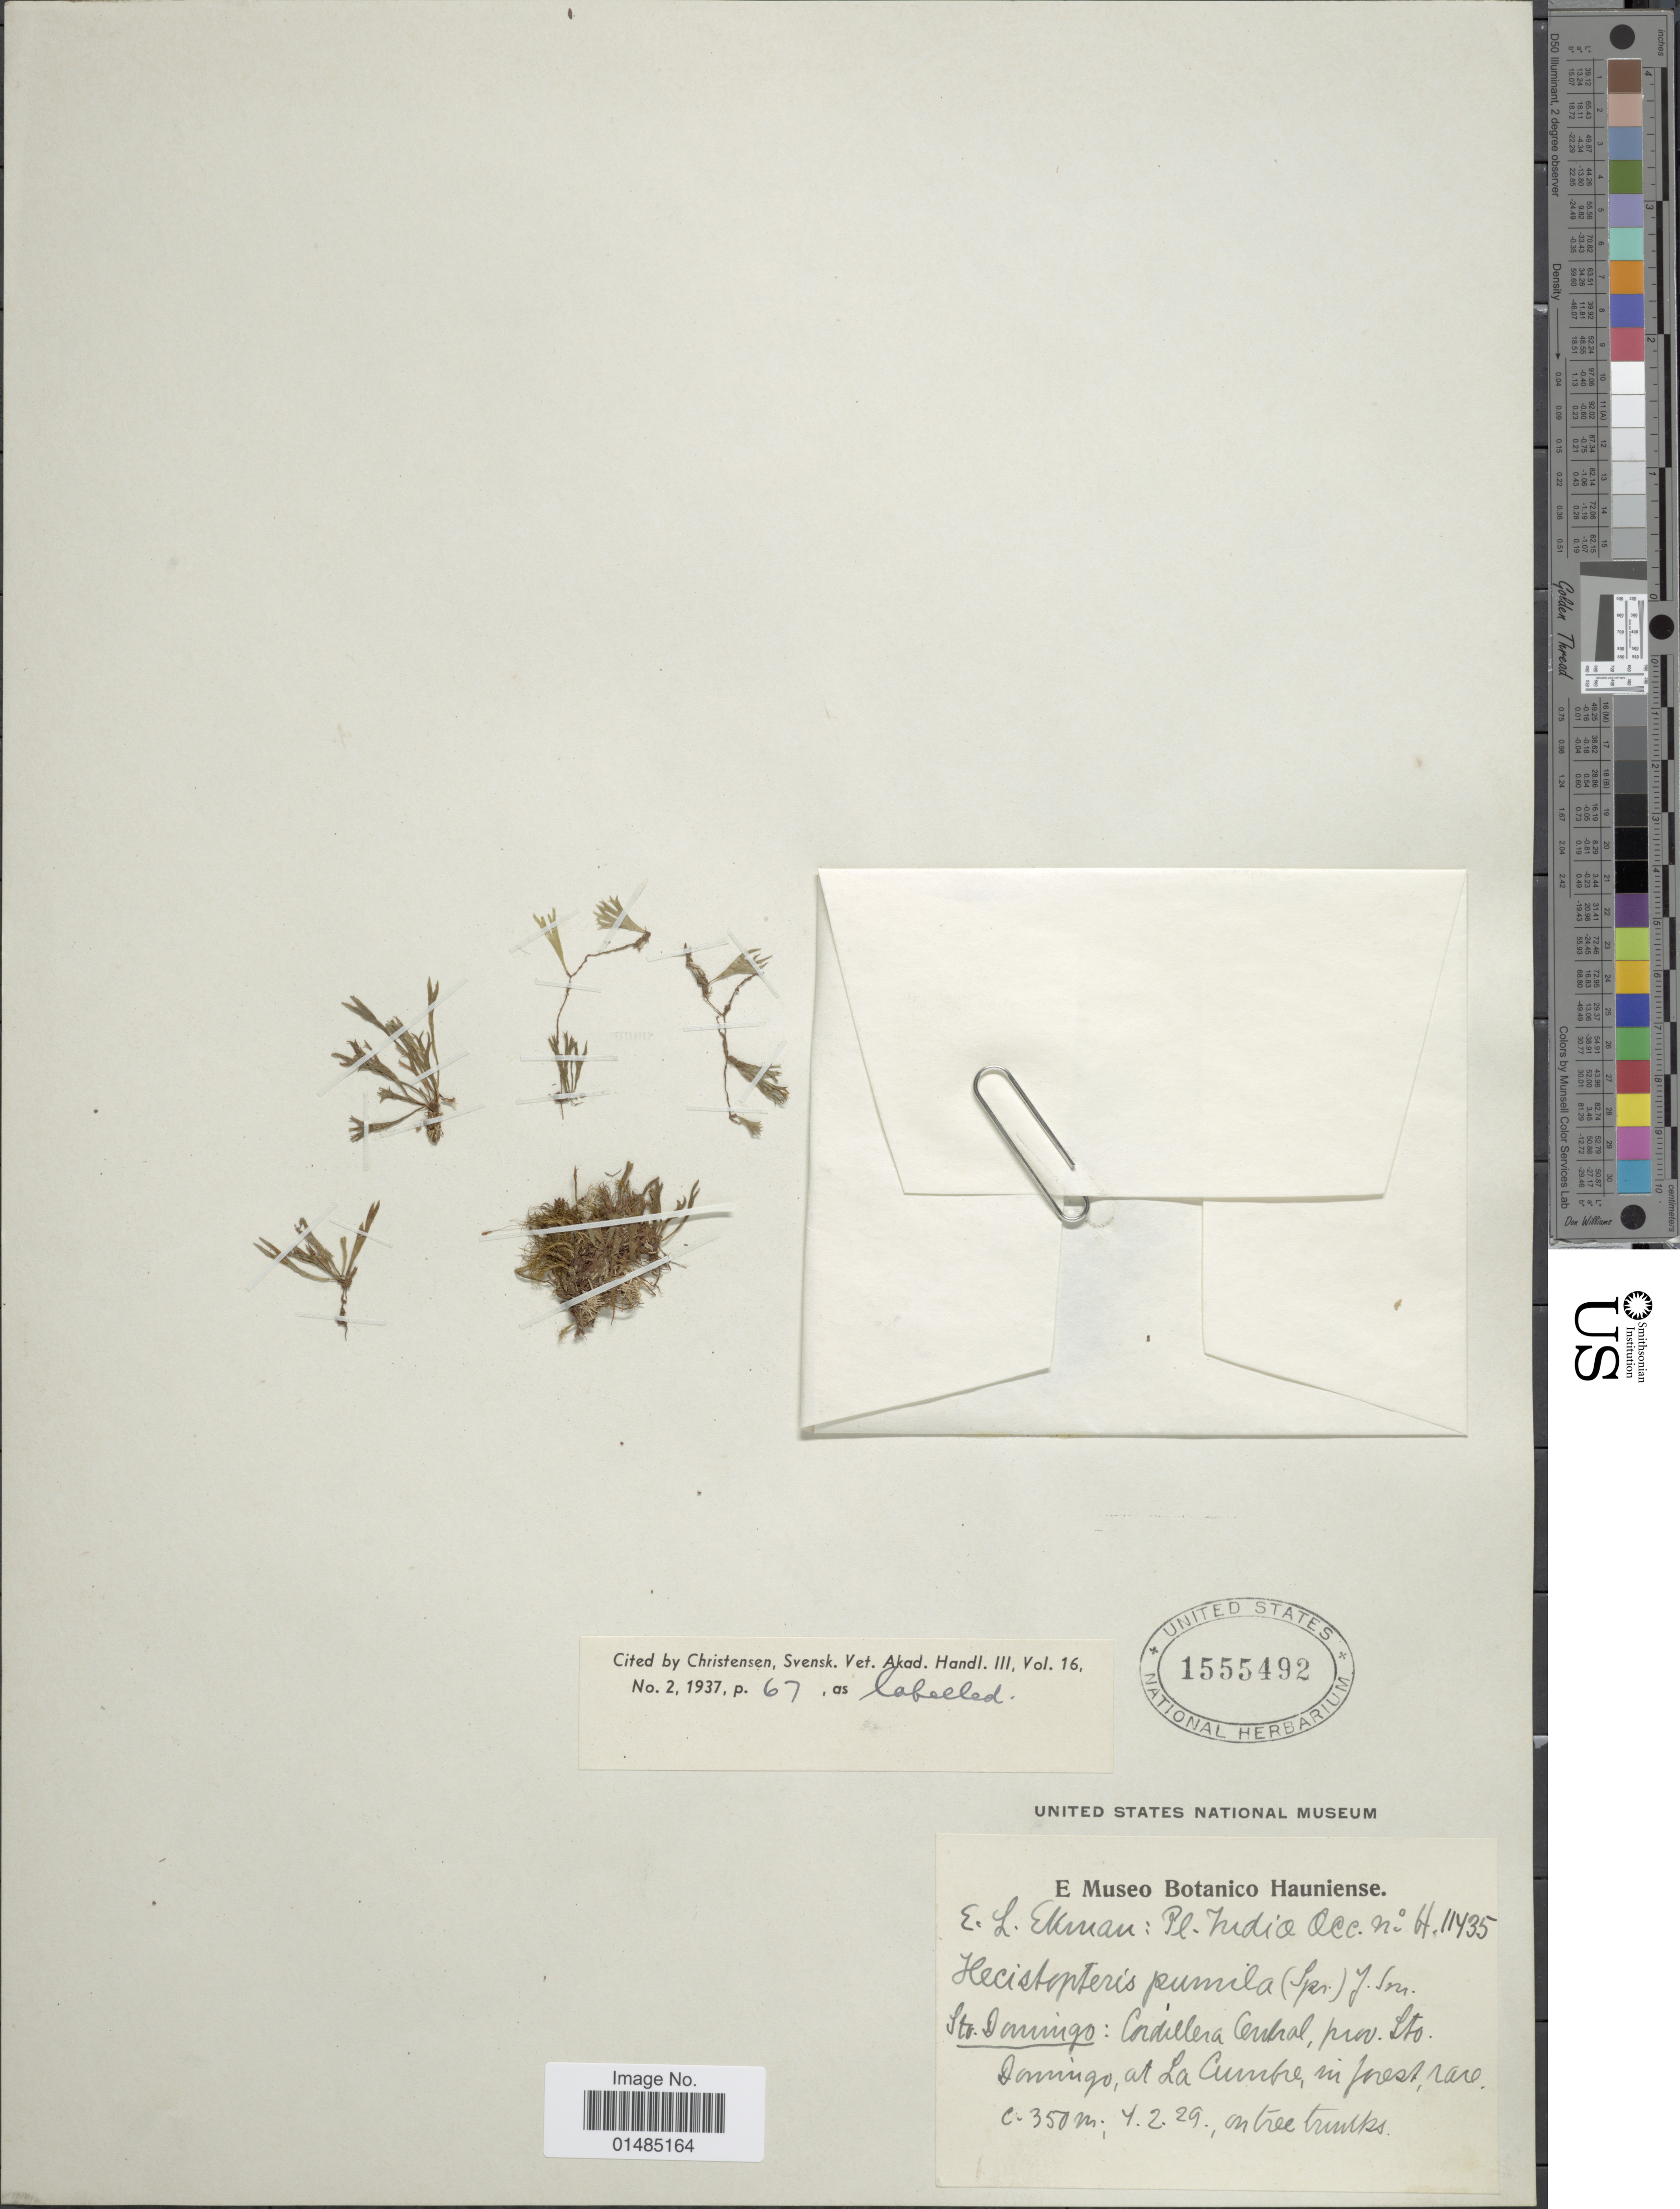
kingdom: Plantae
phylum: Tracheophyta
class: Polypodiopsida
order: Polypodiales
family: Pteridaceae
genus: Hecistopteris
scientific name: Hecistopteris pumila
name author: Christ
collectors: E. L. Ekman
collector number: H11435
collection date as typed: Transcribed d/m/y: 4/2/29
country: Dominican Republic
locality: Sto. Domingo: Cordillera Central, Prov. Sto. Domingo, at La Cumbre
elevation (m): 350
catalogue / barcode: US 1555492